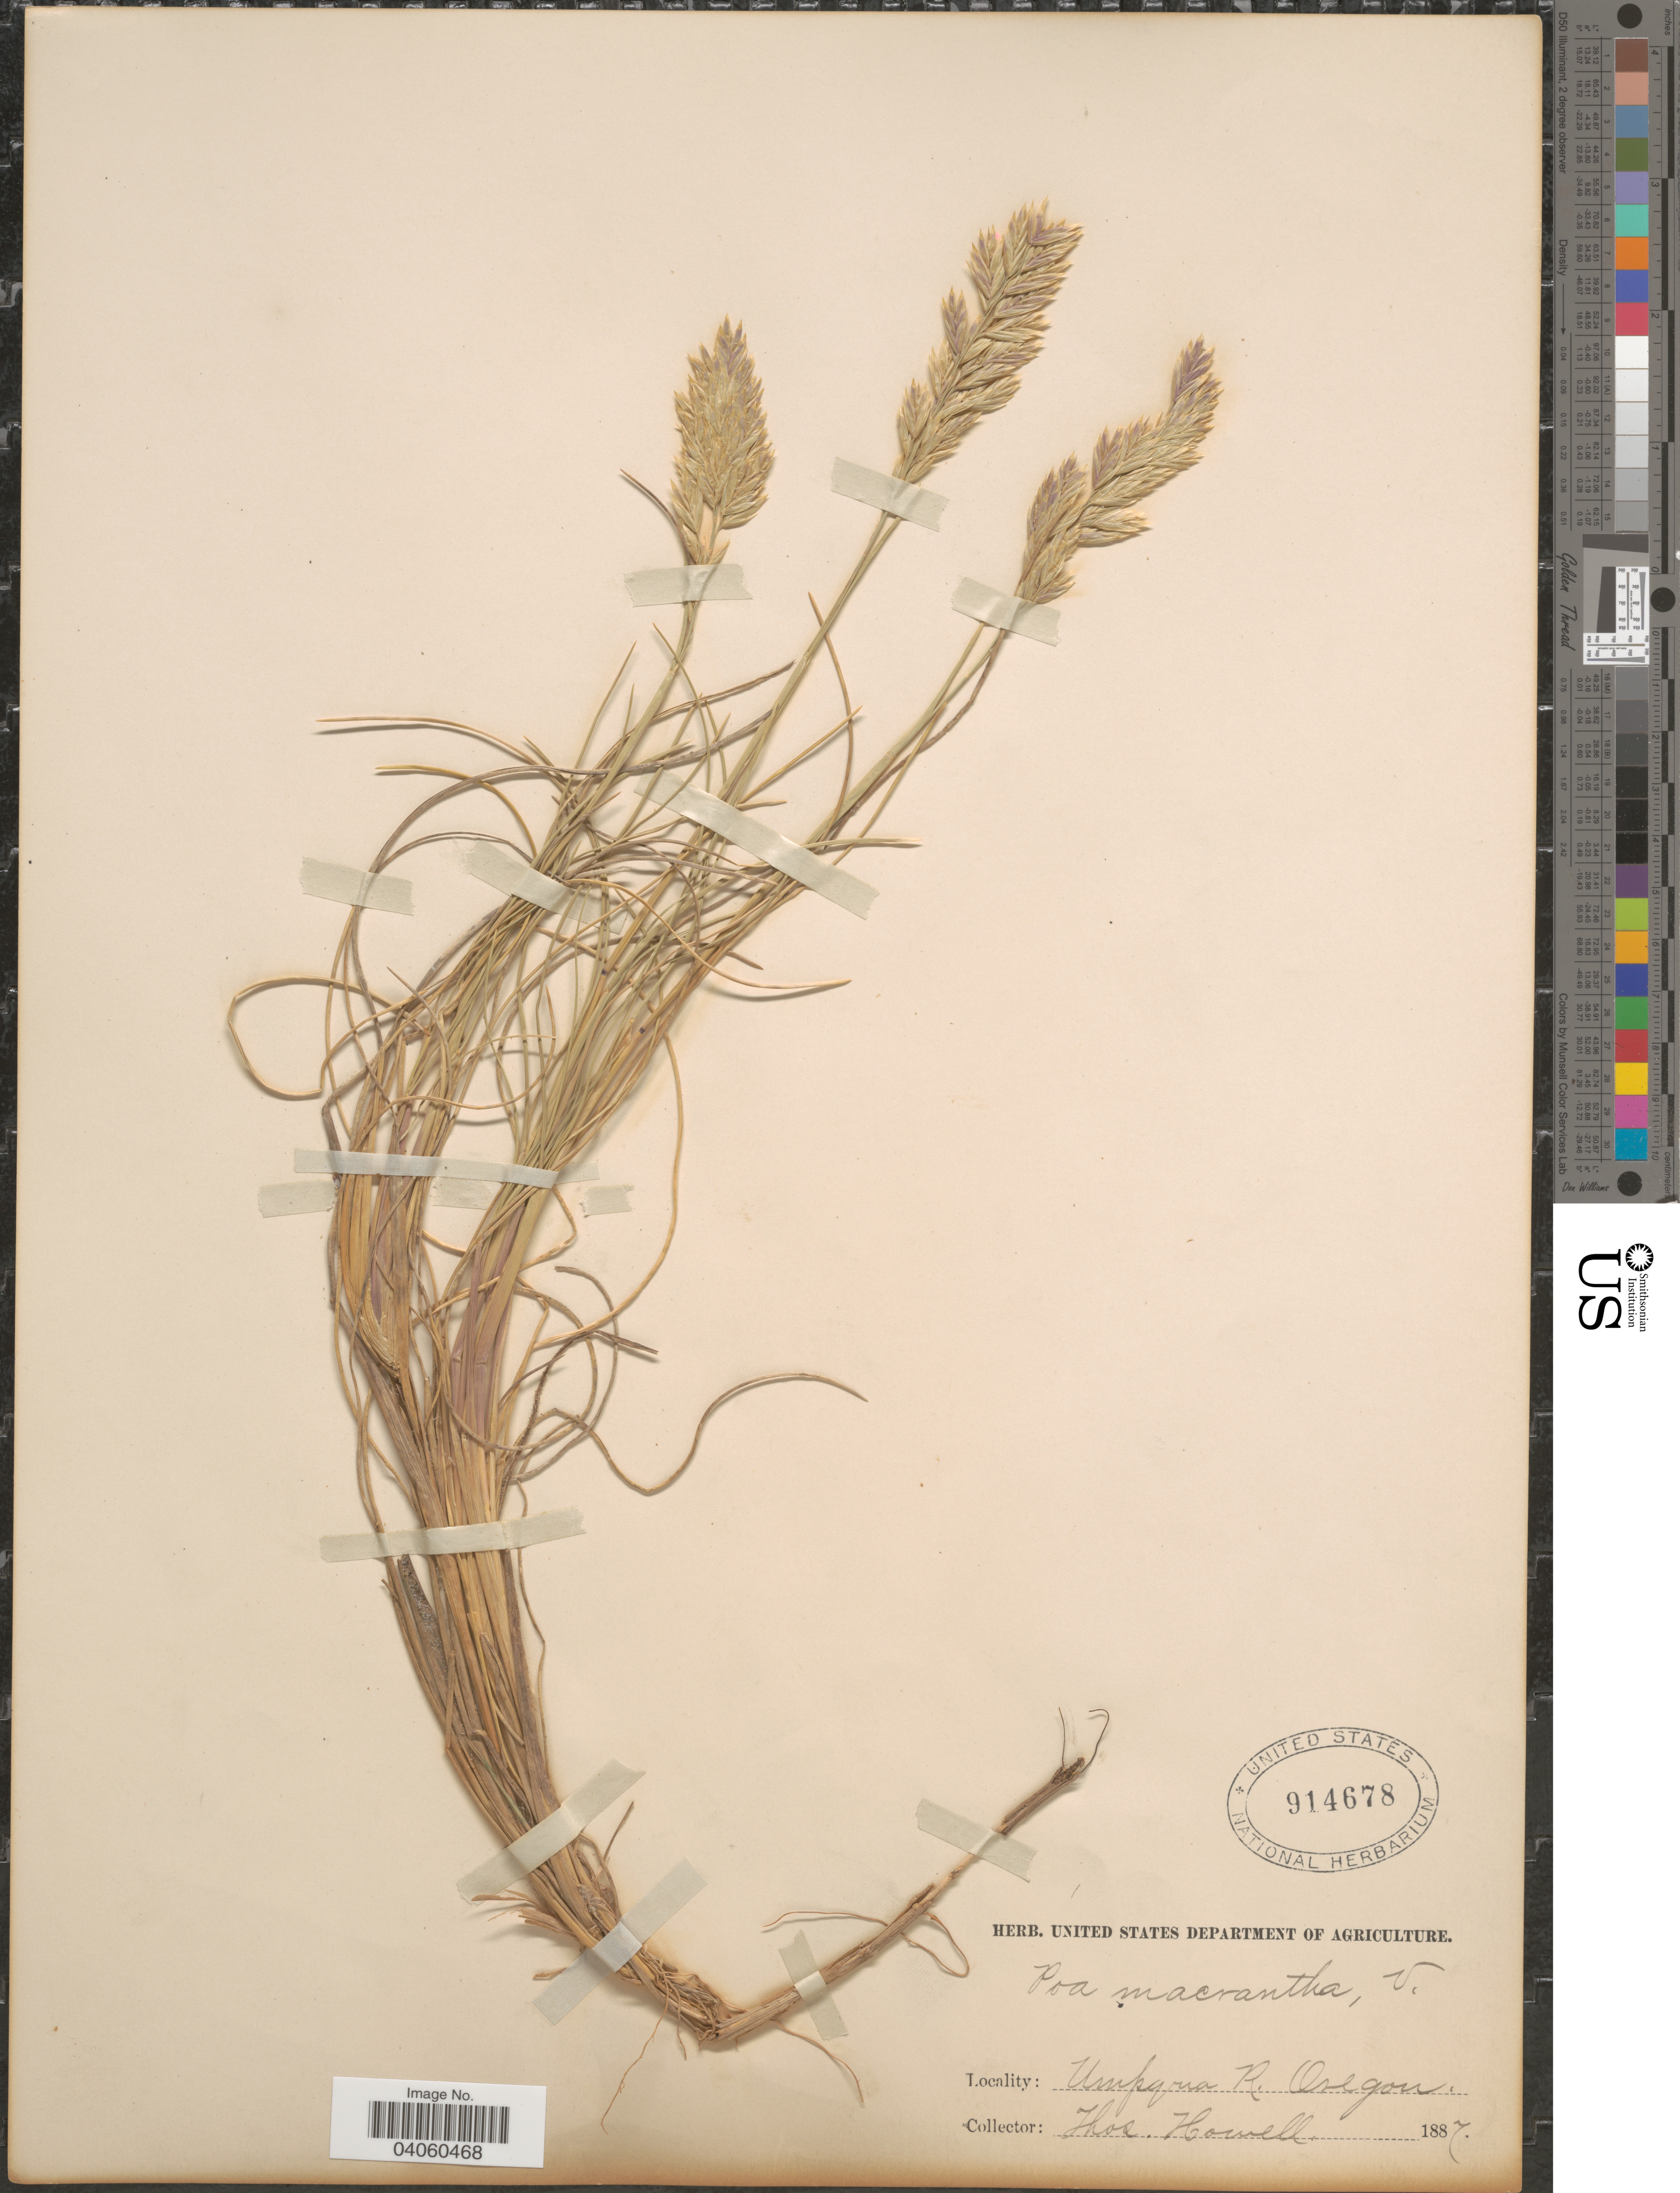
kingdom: Plantae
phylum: Tracheophyta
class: Liliopsida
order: Poales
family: Poaceae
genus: Poa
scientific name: Poa macrantha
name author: Vasey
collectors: T. Howell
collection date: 1887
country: United States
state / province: Oregon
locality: Umpqua R.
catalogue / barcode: US 914678